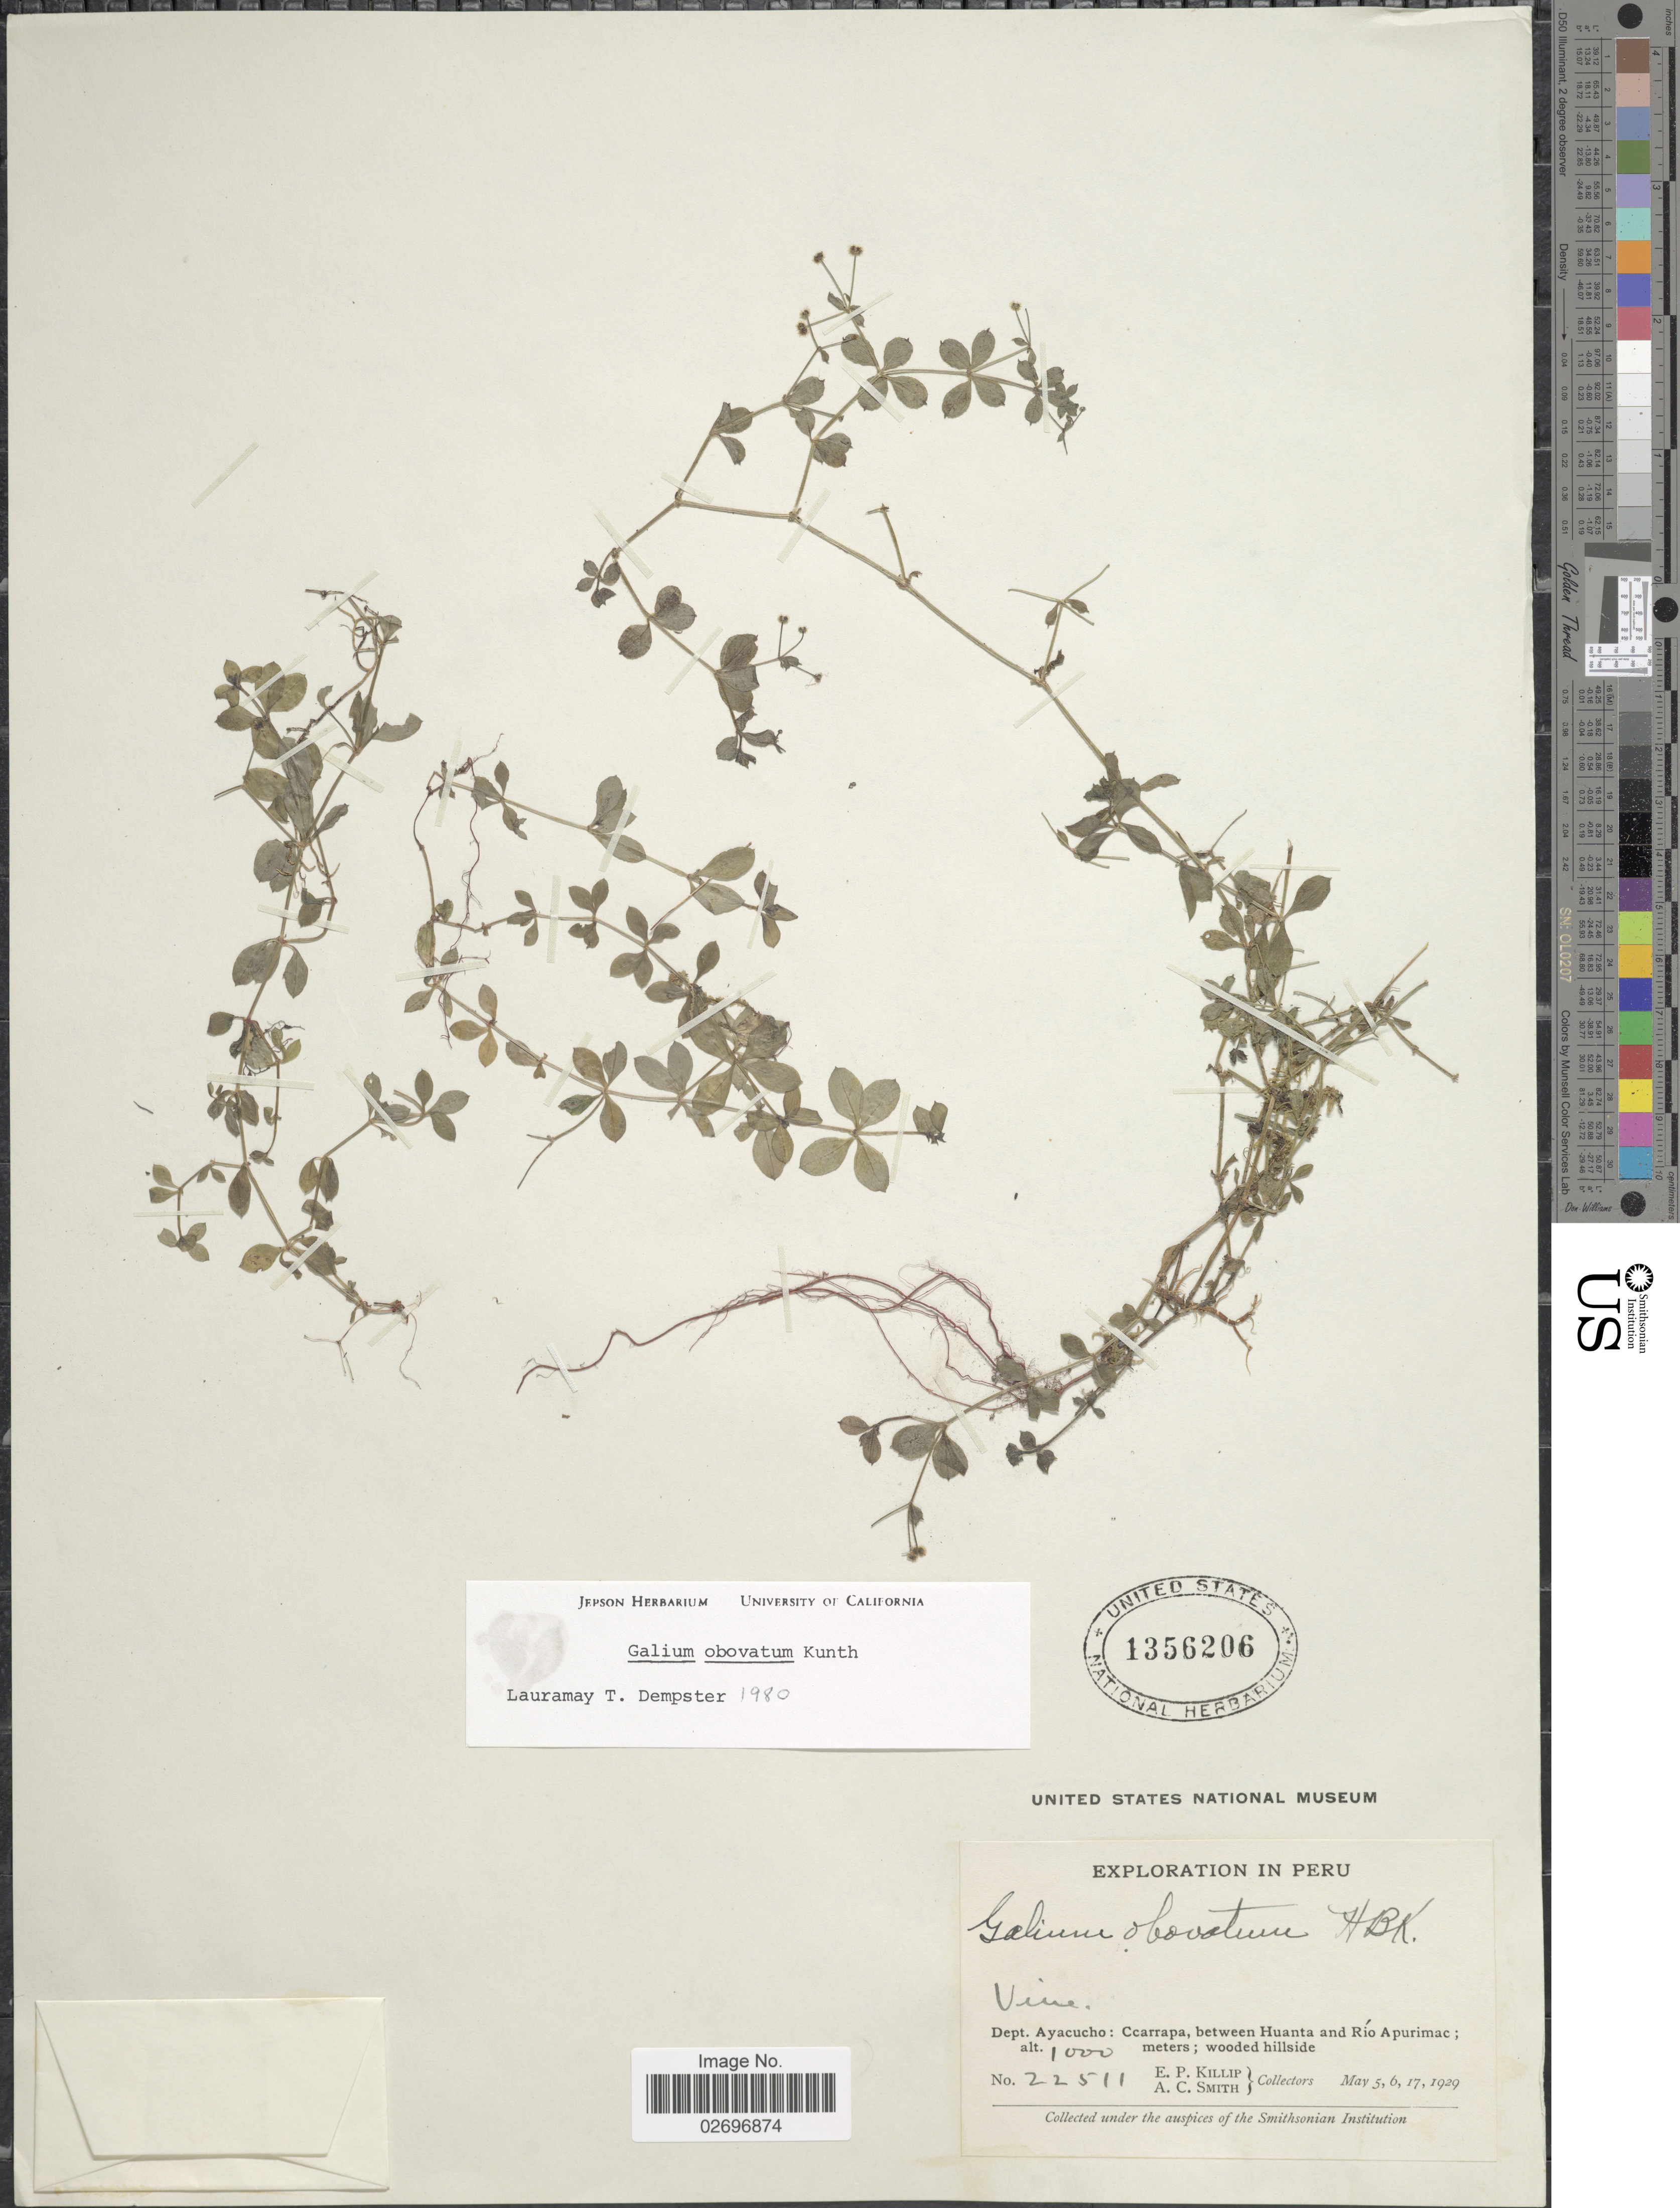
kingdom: Plantae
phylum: Tracheophyta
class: Magnoliopsida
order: Gentianales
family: Rubiaceae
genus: Galium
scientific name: Galium obovatum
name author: Kunth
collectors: E. P. Killip & A. C. Smith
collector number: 2251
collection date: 1929-05-05/1929-05-17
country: Peru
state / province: Ayacucho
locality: Ccarrapa, between Huanta and Rio Apurimac, wooded hillside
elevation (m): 1000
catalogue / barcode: US 1356206